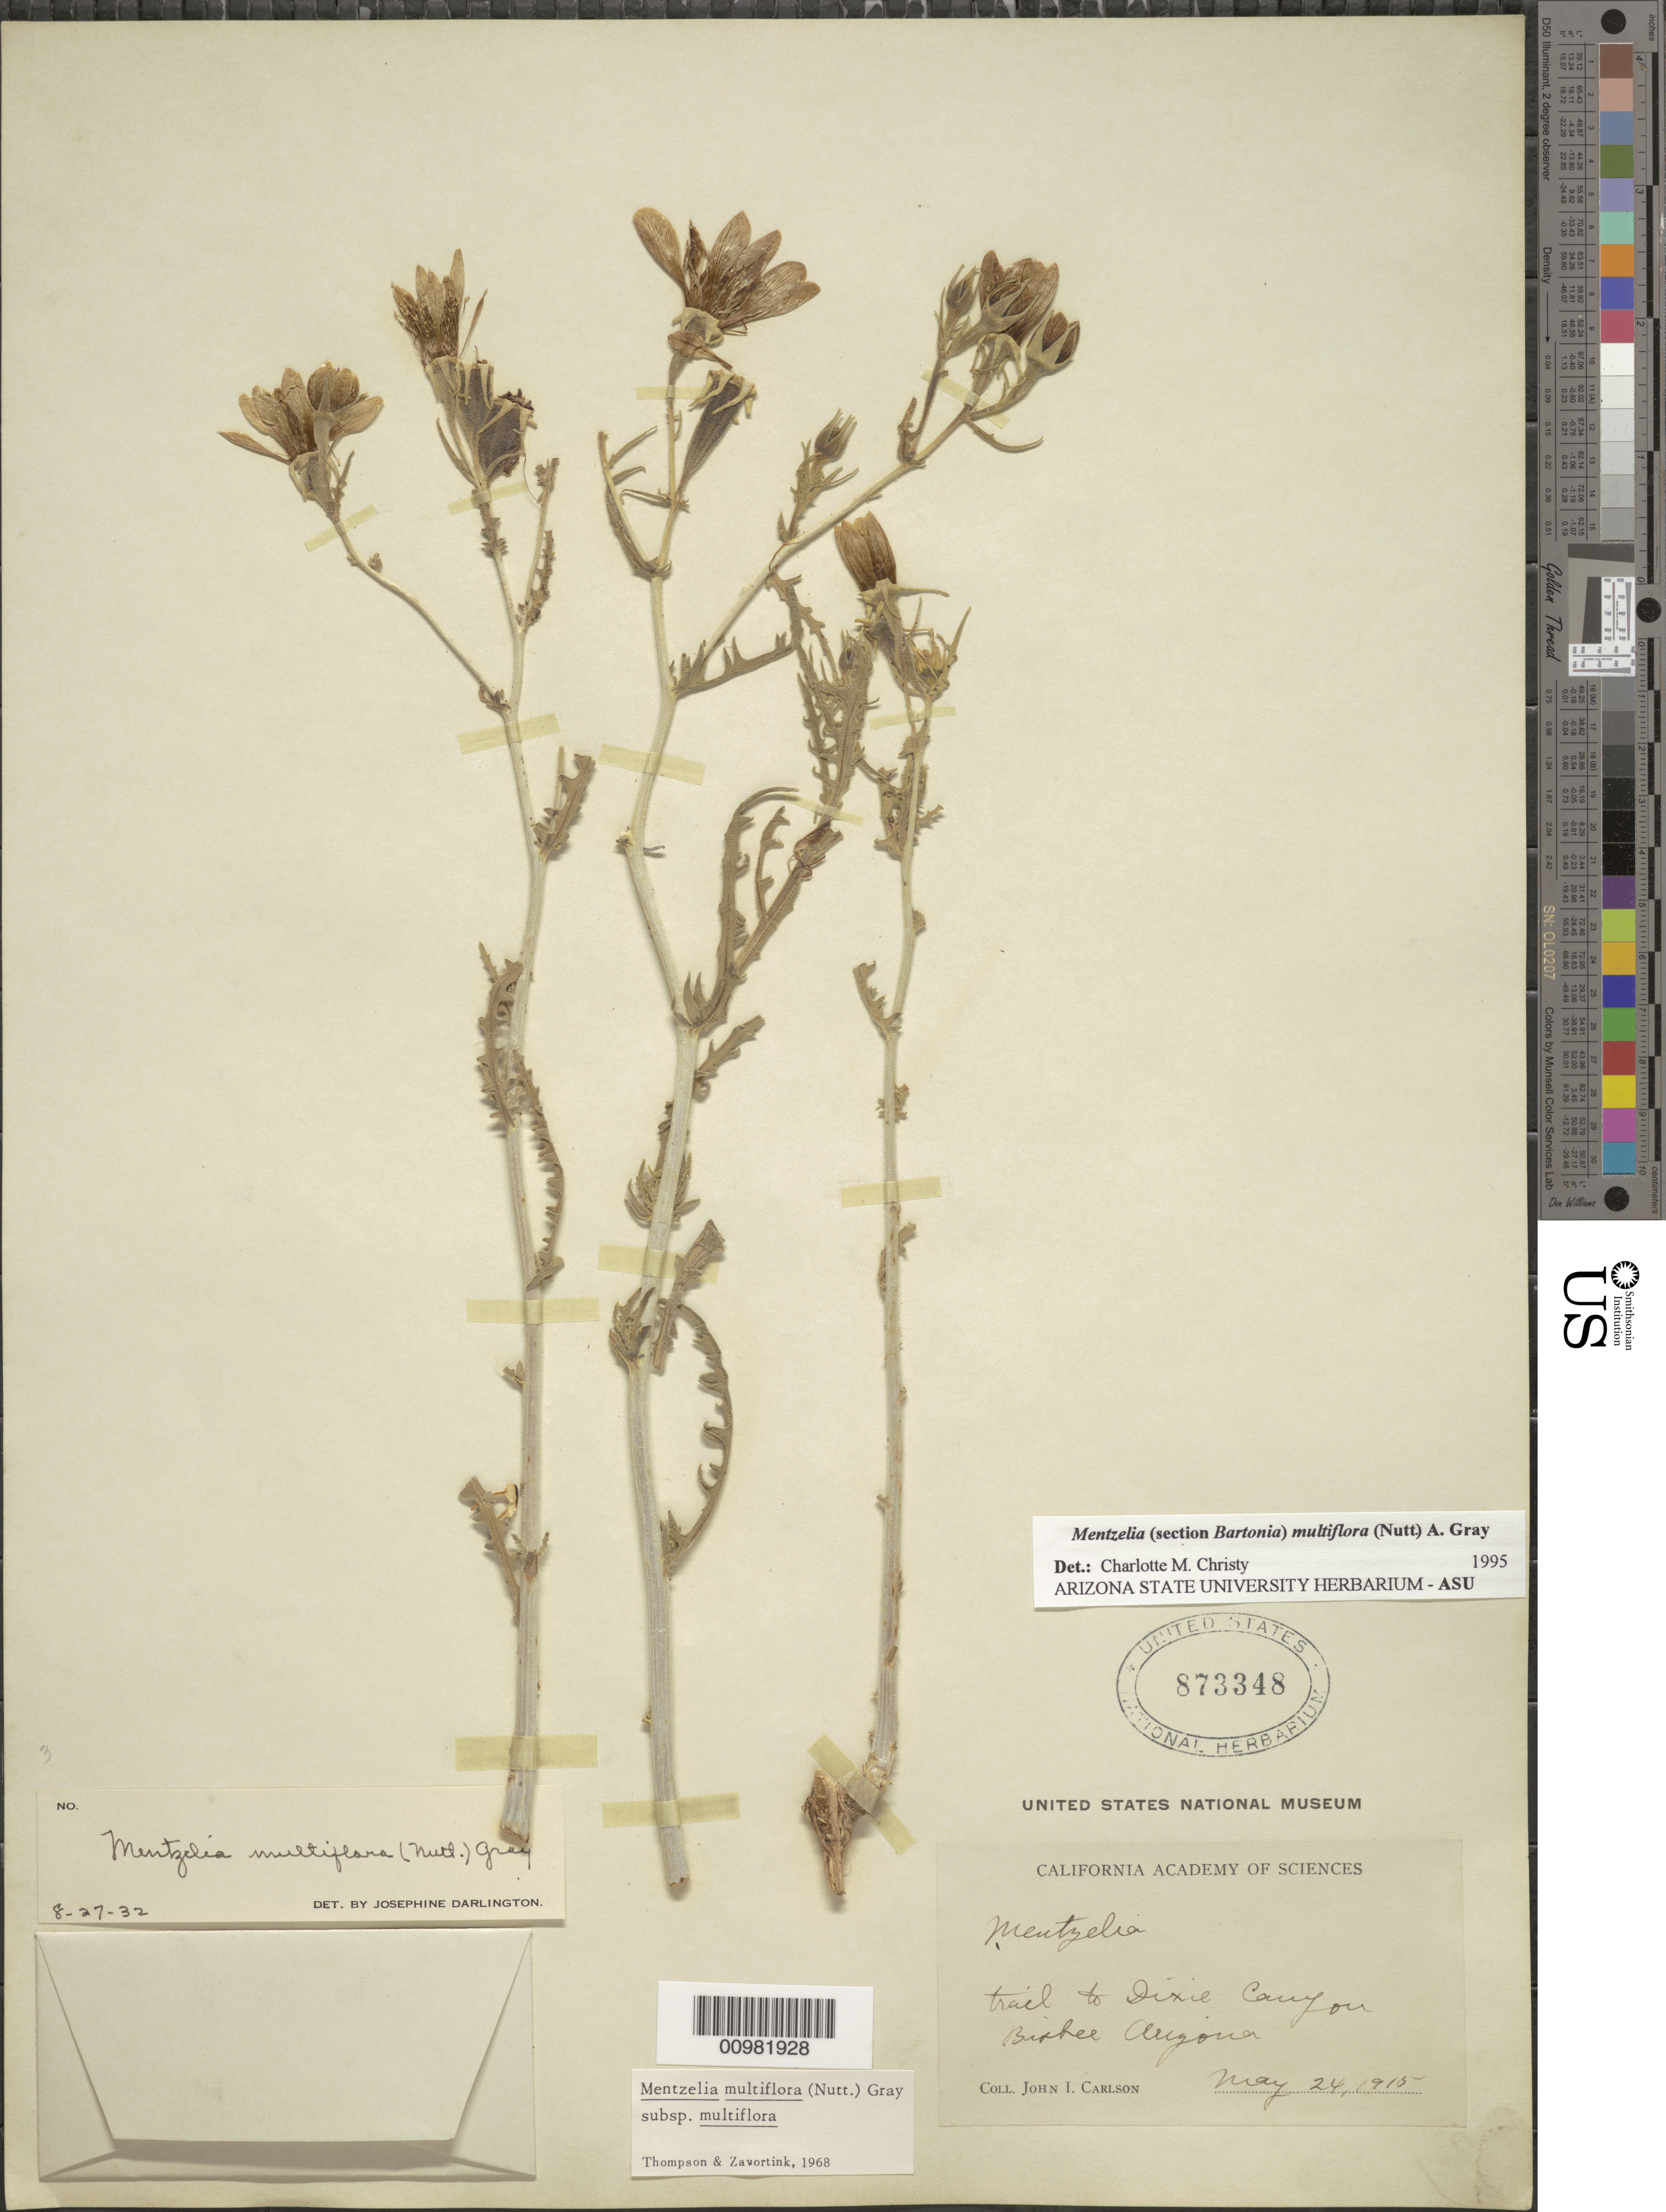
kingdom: Plantae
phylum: Tracheophyta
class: Magnoliopsida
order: Cornales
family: Loasaceae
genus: Mentzelia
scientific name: Mentzelia multiflora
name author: (Nutt.) A. Gray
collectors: J. Carlson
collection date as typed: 24 May 1915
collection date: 1915-05-24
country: United States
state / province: Arizona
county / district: Cochise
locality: Bisbee; trail to Dixie Canyon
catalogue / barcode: US 873348